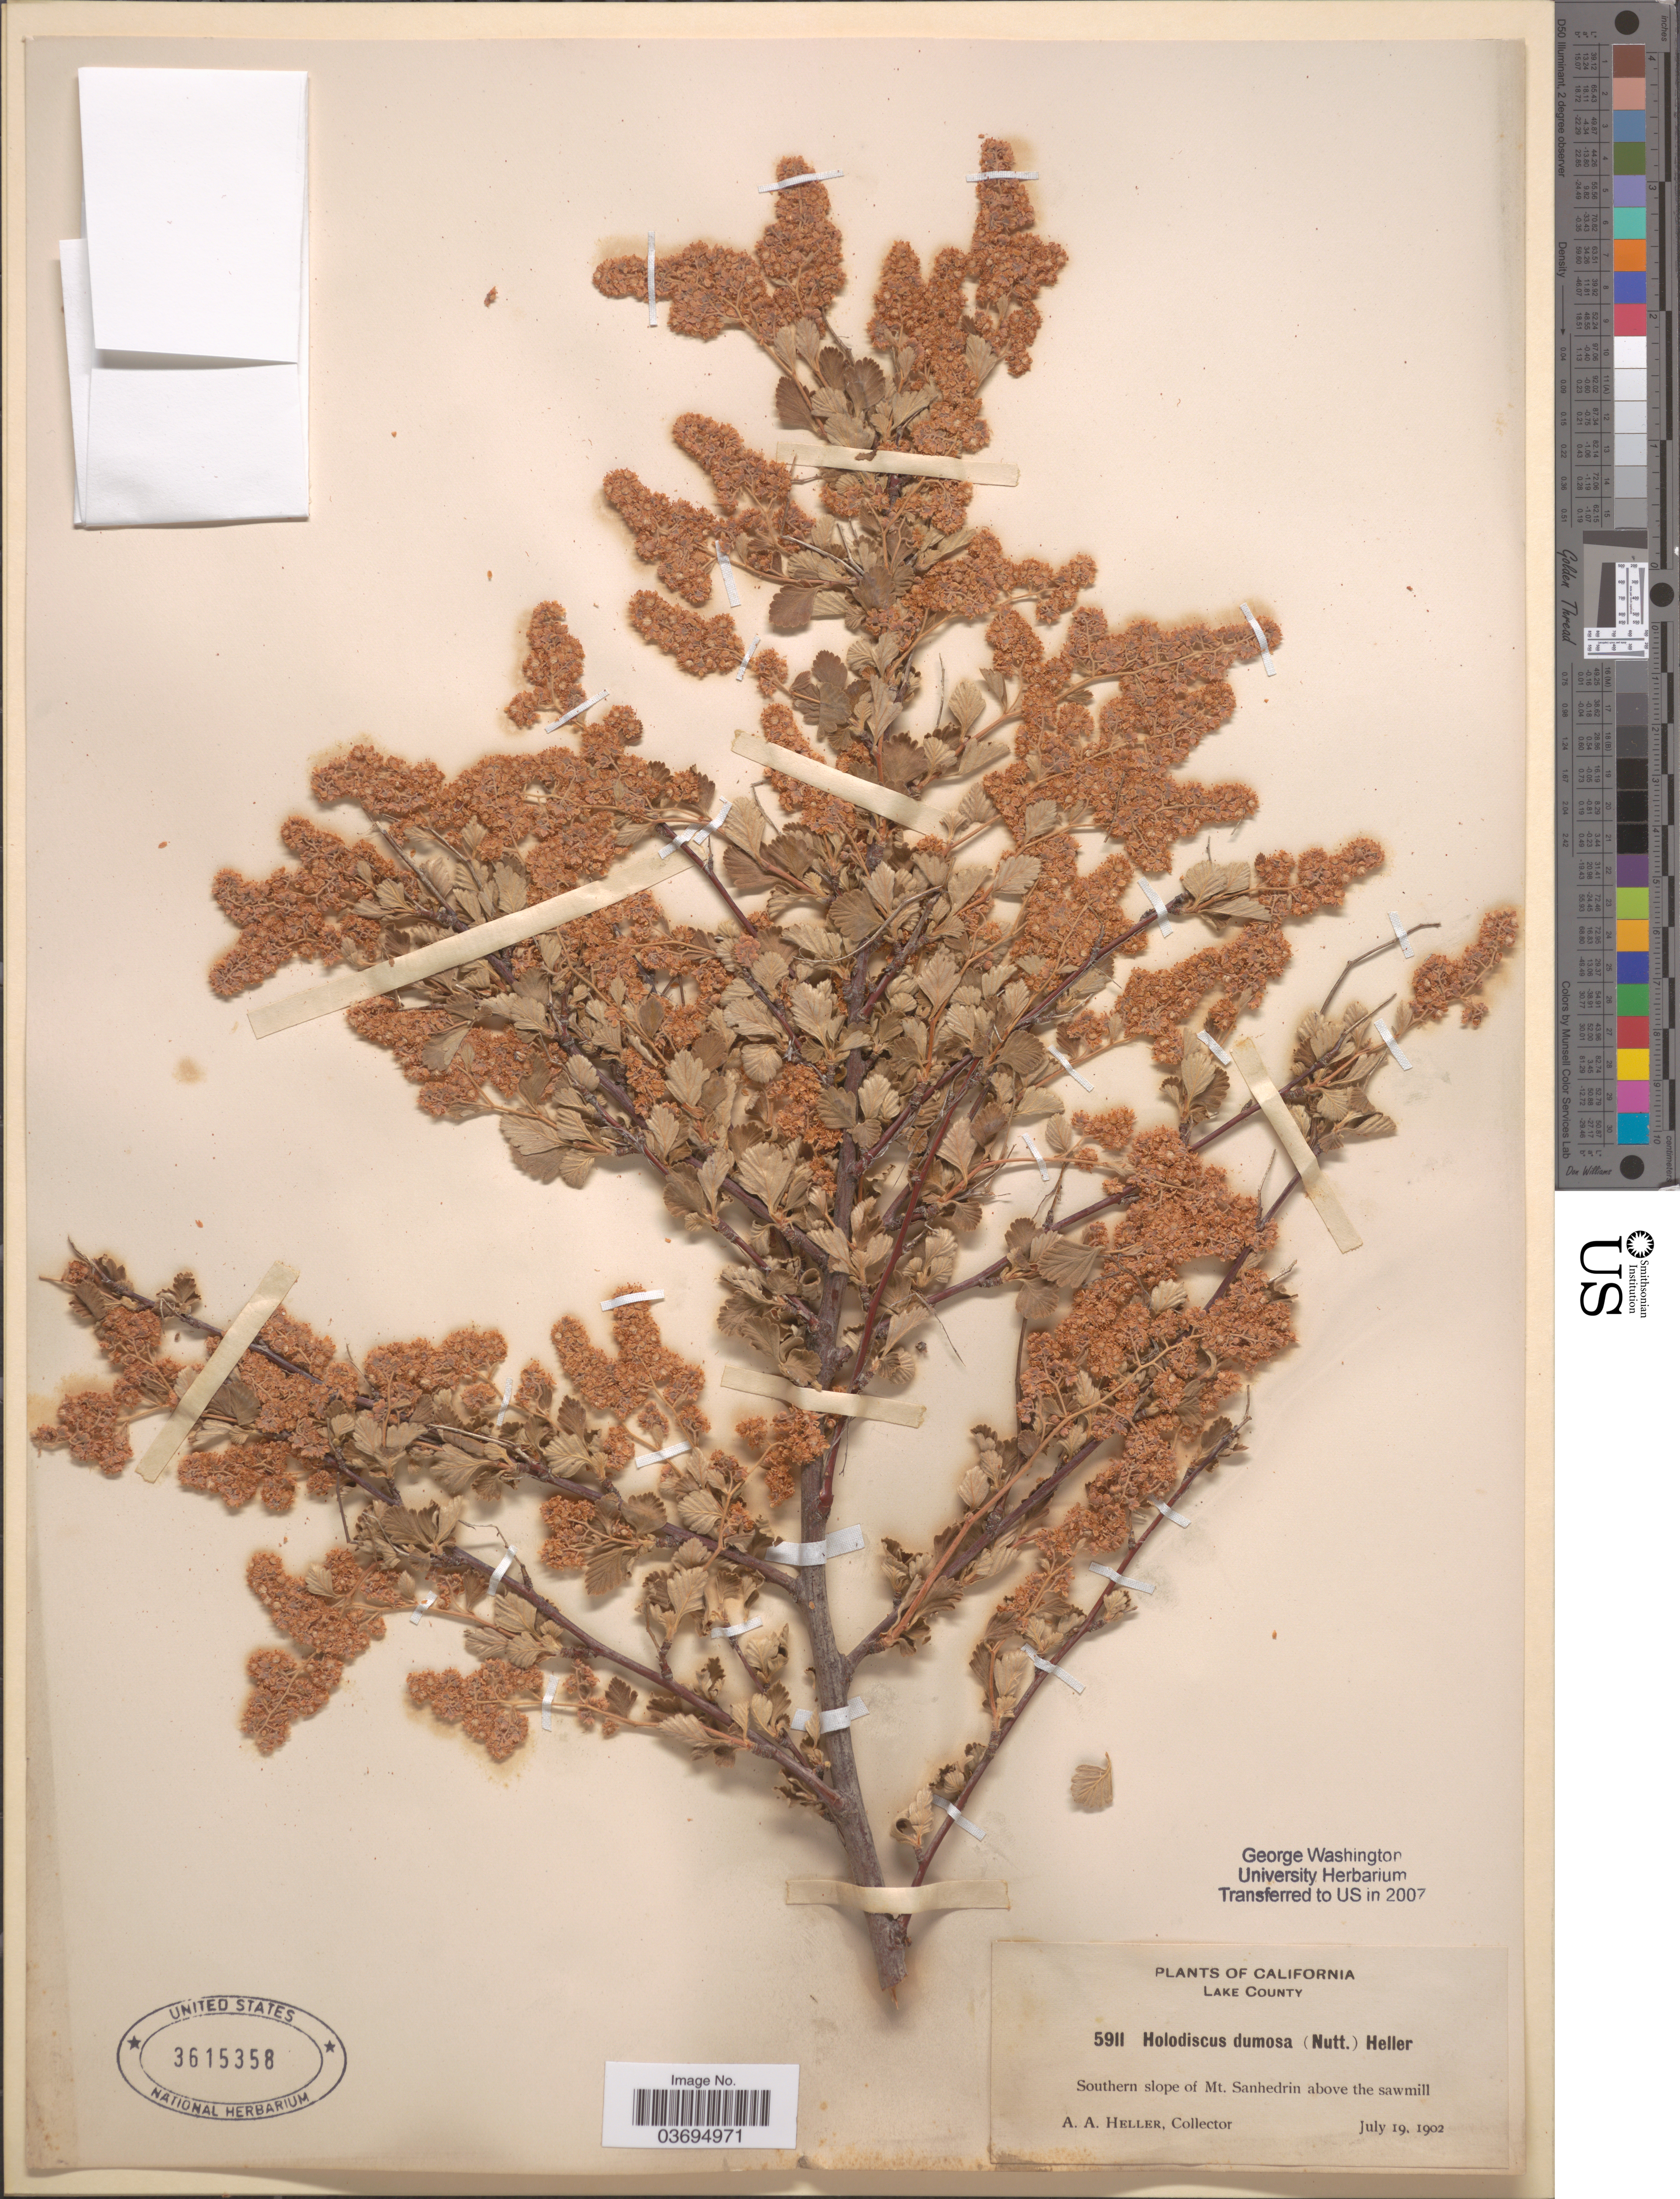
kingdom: Plantae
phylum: Tracheophyta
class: Magnoliopsida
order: Rosales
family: Rosaceae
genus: Holodiscus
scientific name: Holodiscus discolor var. dumosus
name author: Maxim. ex J.M. Coult.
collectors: A. A. Heller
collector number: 5911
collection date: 1902-07-19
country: United States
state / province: California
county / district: Lake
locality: Lake County. Southern slope of Mt. Sanhedrin above the sawmill.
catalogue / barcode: US 3615358